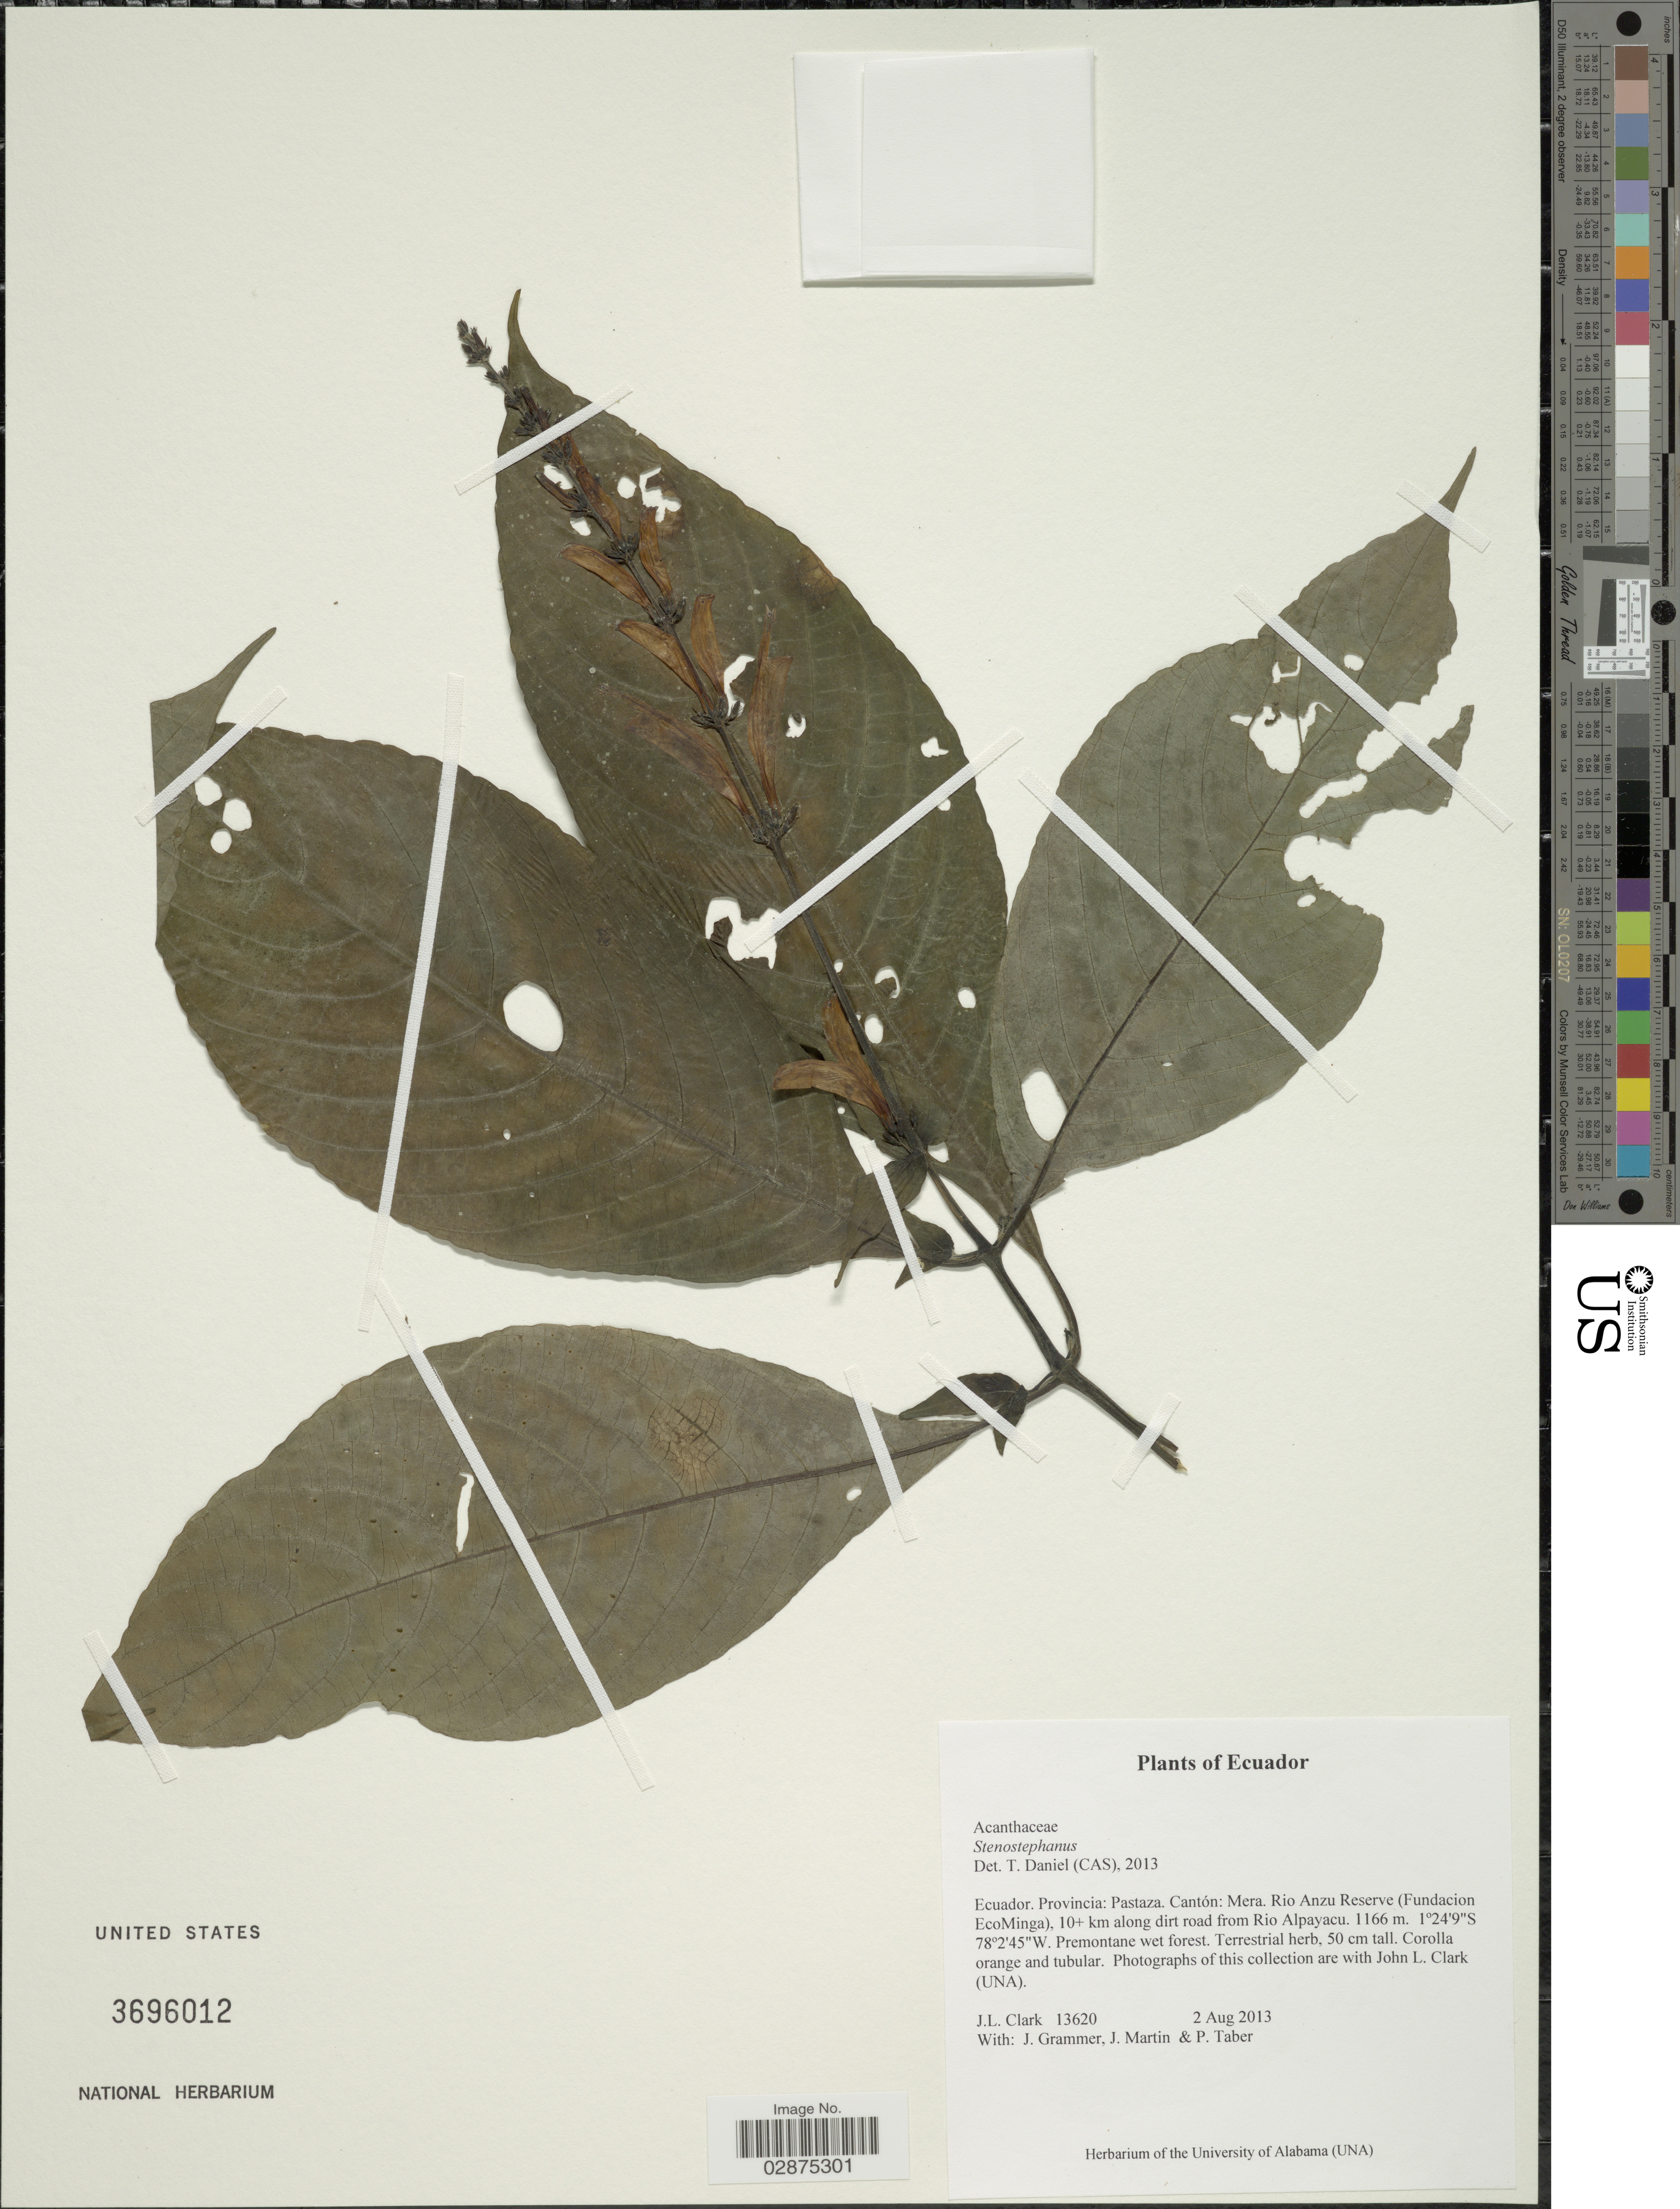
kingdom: Plantae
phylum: Tracheophyta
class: Magnoliopsida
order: Lamiales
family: Acanthaceae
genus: Stenostephanus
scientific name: Stenostephanus sp.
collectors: J. L. Clark, J. Grammer, J. Martin & P. Taber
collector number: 13620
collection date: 2013-08-02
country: Ecuador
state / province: Pastaza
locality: Cantón: Mera. Rio Anzu Reserve (Fundacion EcoMinga), 10+ km along dirt road from Rio Alpayacu.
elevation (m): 1166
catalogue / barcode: US 3696012